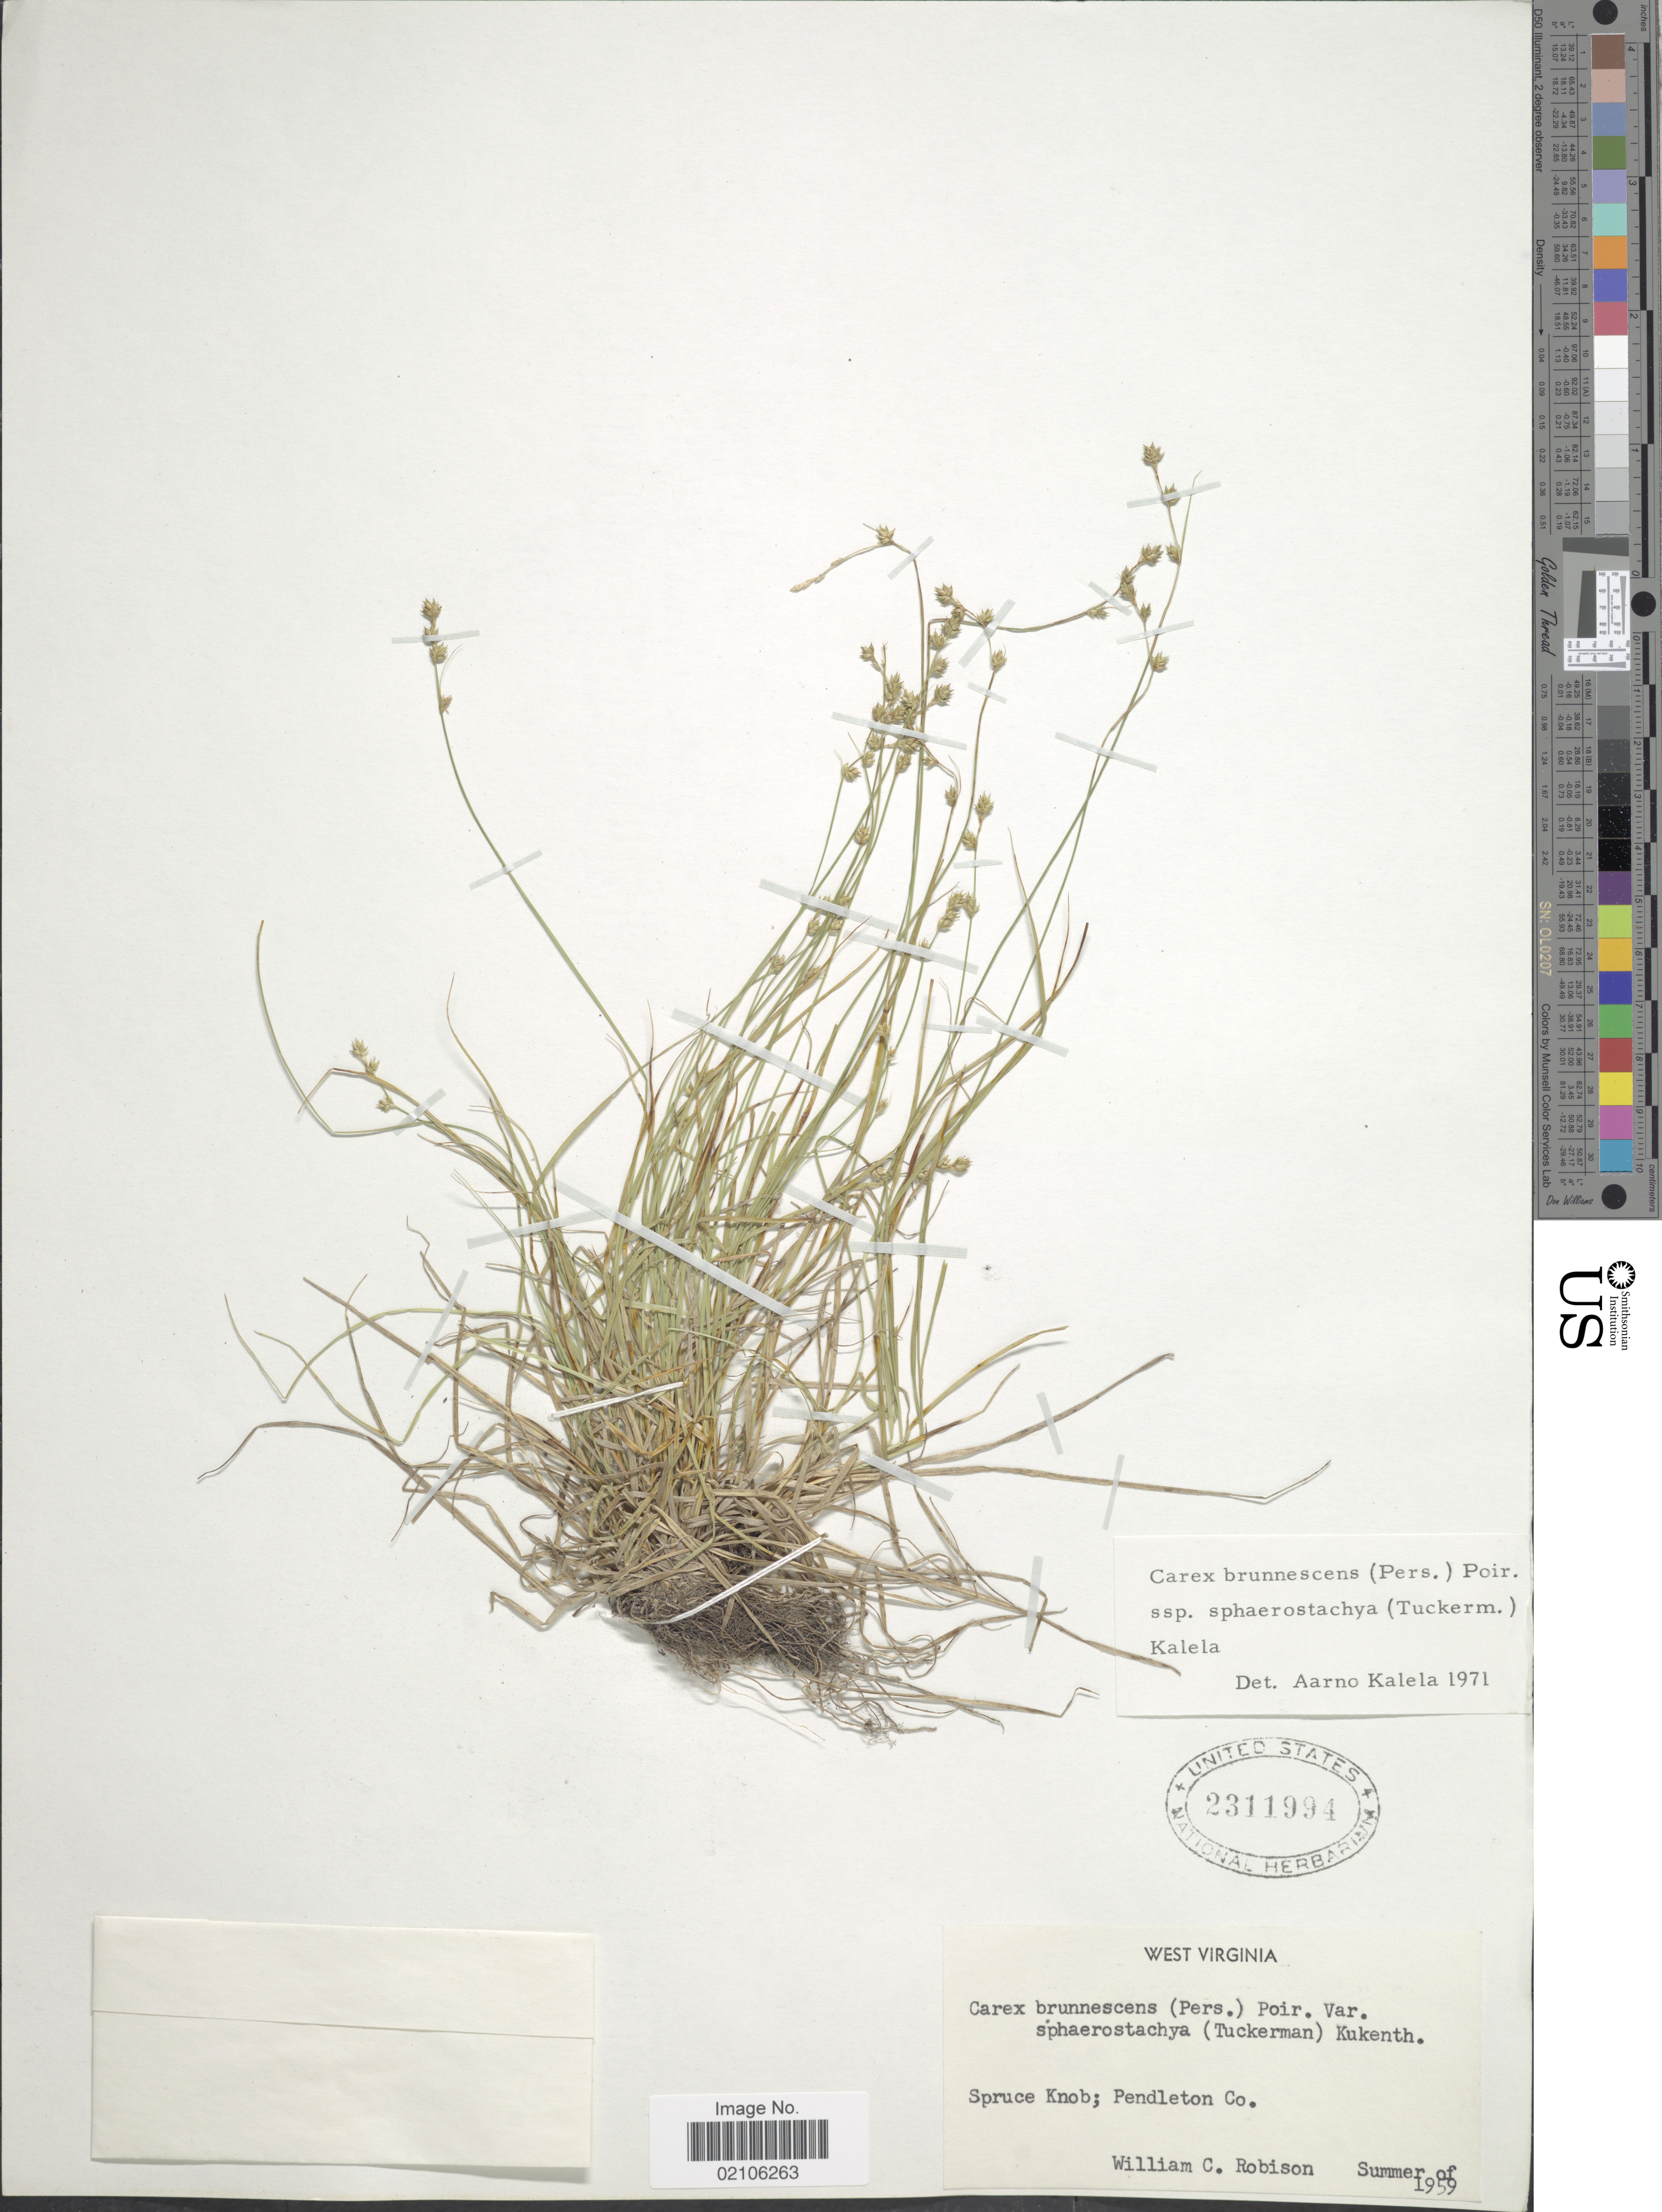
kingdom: Plantae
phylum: Tracheophyta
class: Liliopsida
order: Poales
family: Cyperaceae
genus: Carex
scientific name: Carex brunnescens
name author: (Pers.) Poir.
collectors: W. Robison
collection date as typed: summer of 1959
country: United States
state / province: West Virginia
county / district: Pendleton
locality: Spruce Knob; Pendleton Co.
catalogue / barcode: US 2311994